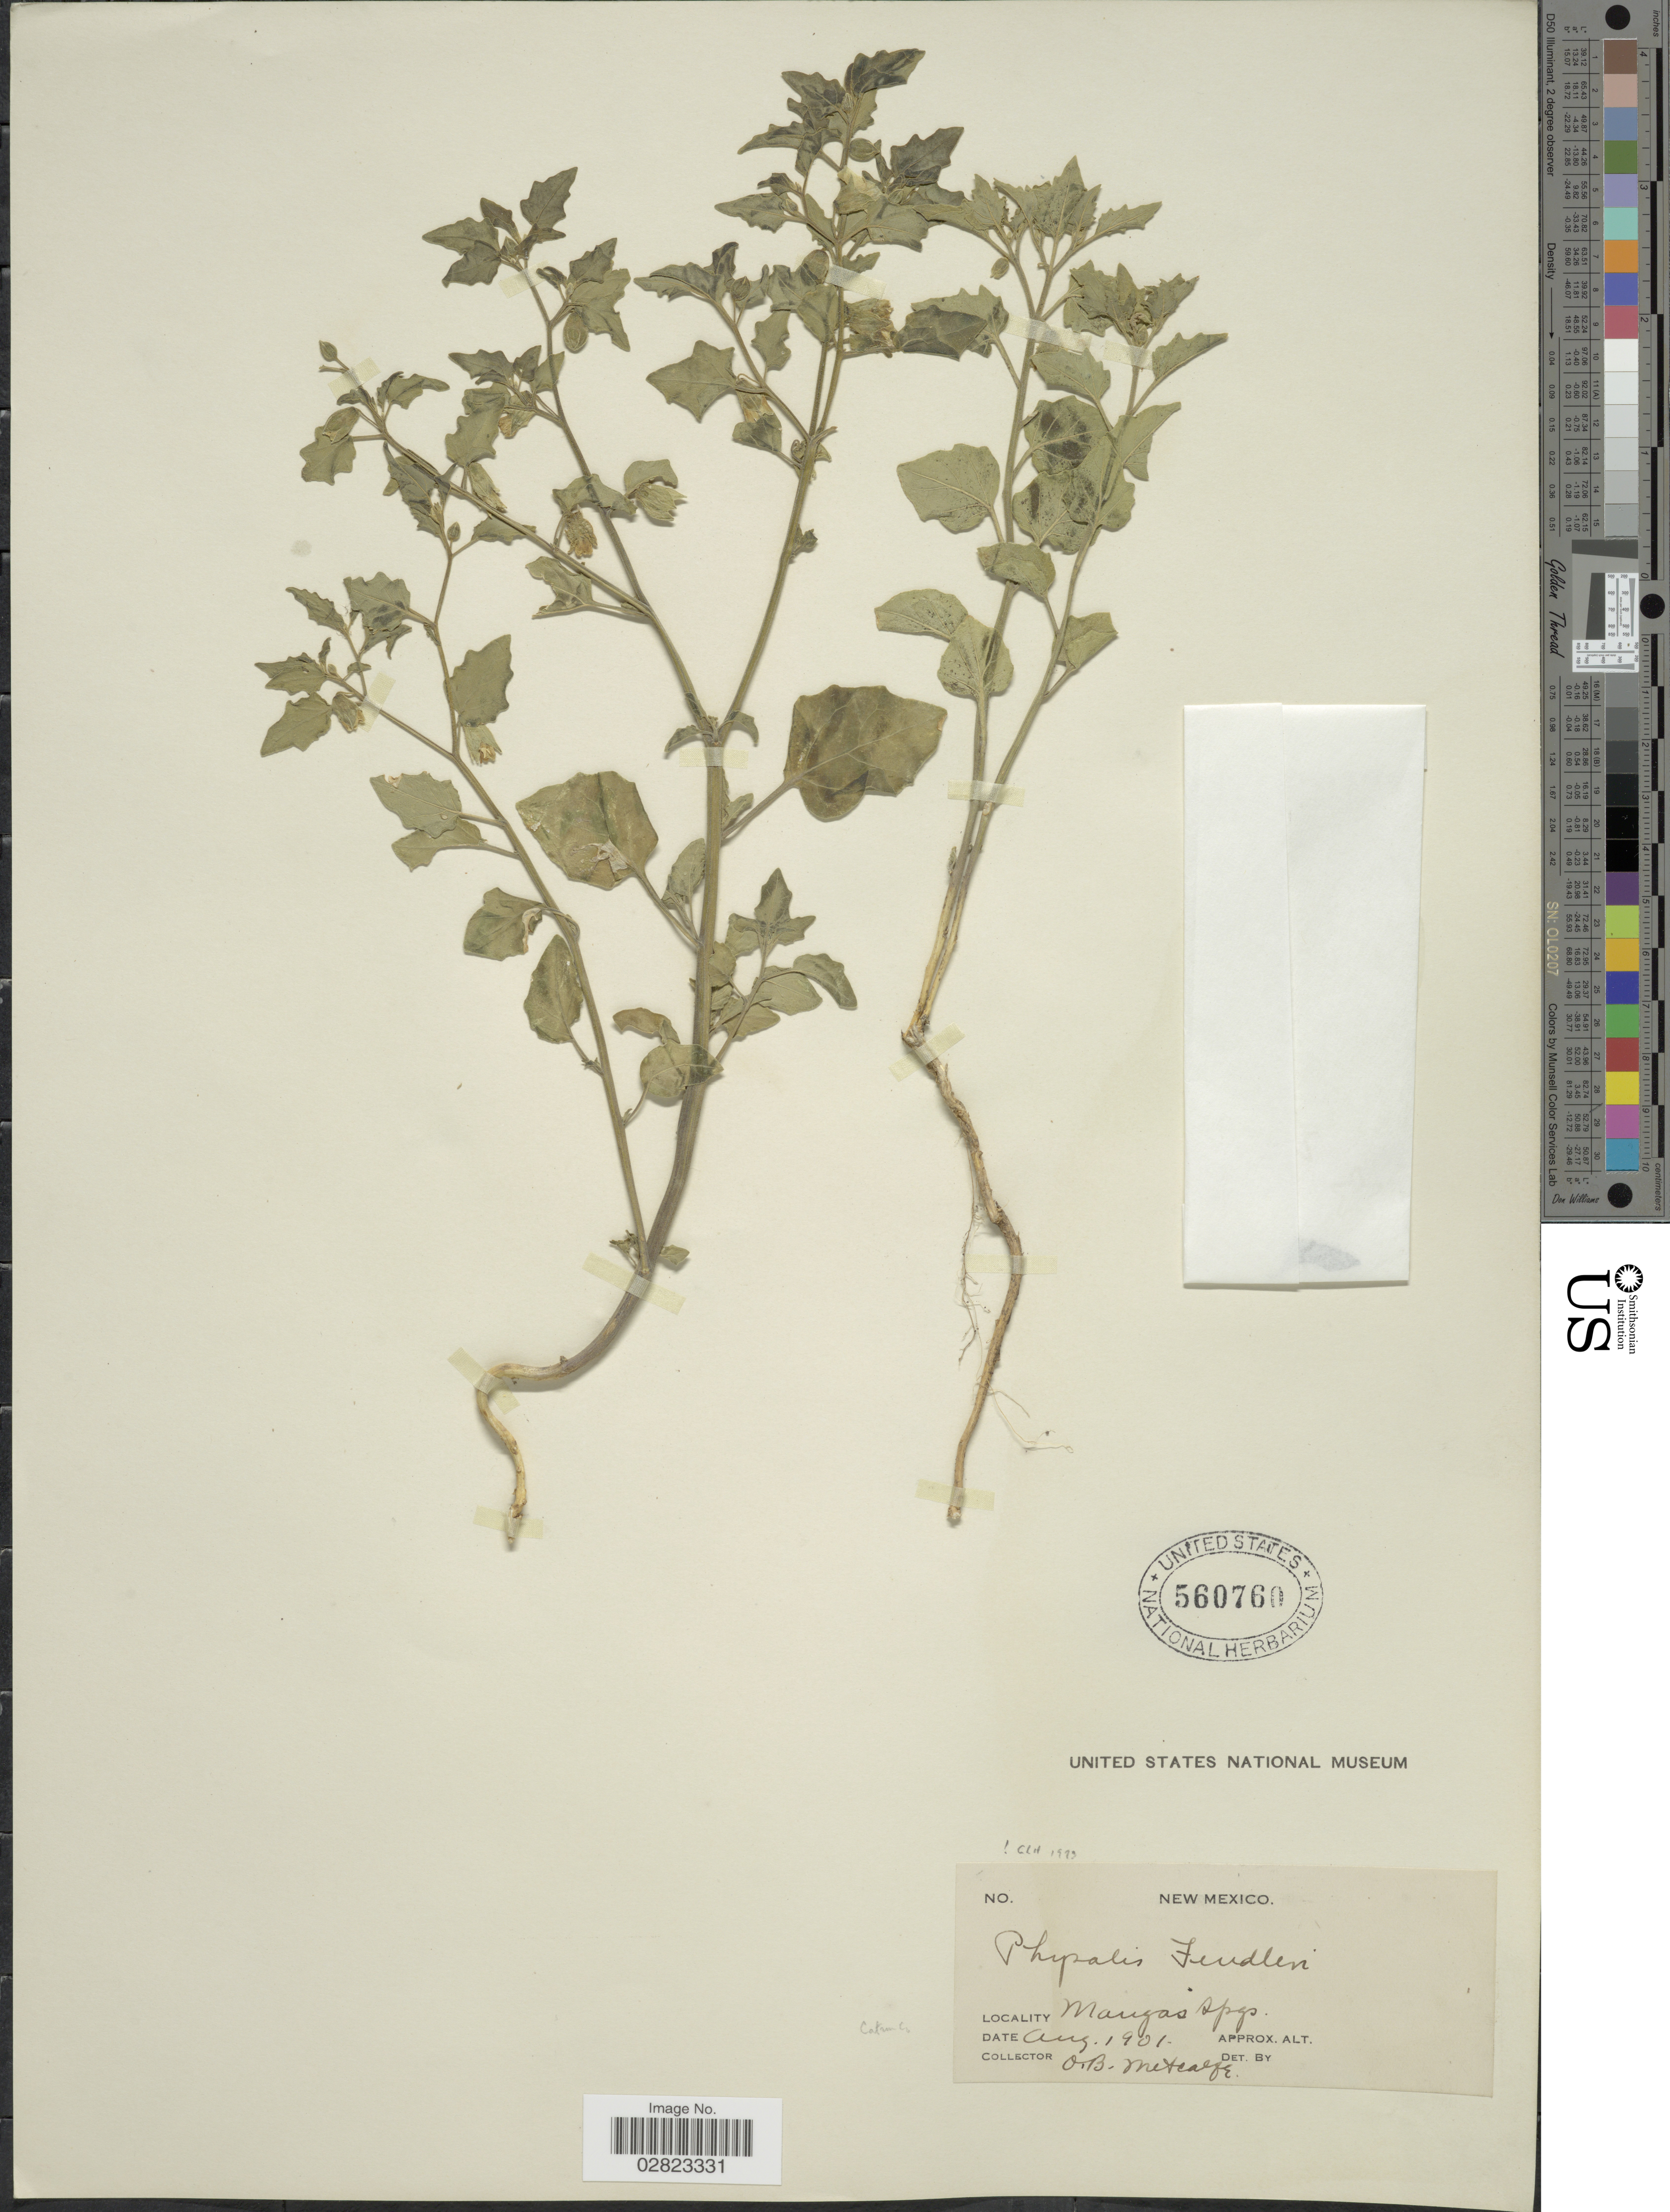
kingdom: Plantae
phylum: Tracheophyta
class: Magnoliopsida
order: Solanales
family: Solanaceae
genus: Physalis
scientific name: Physalis fendleri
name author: A. Gray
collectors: O. B. Metcalfe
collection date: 1901-08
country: United States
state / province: New Mexico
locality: Mangas Spgs.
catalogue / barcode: US 560760